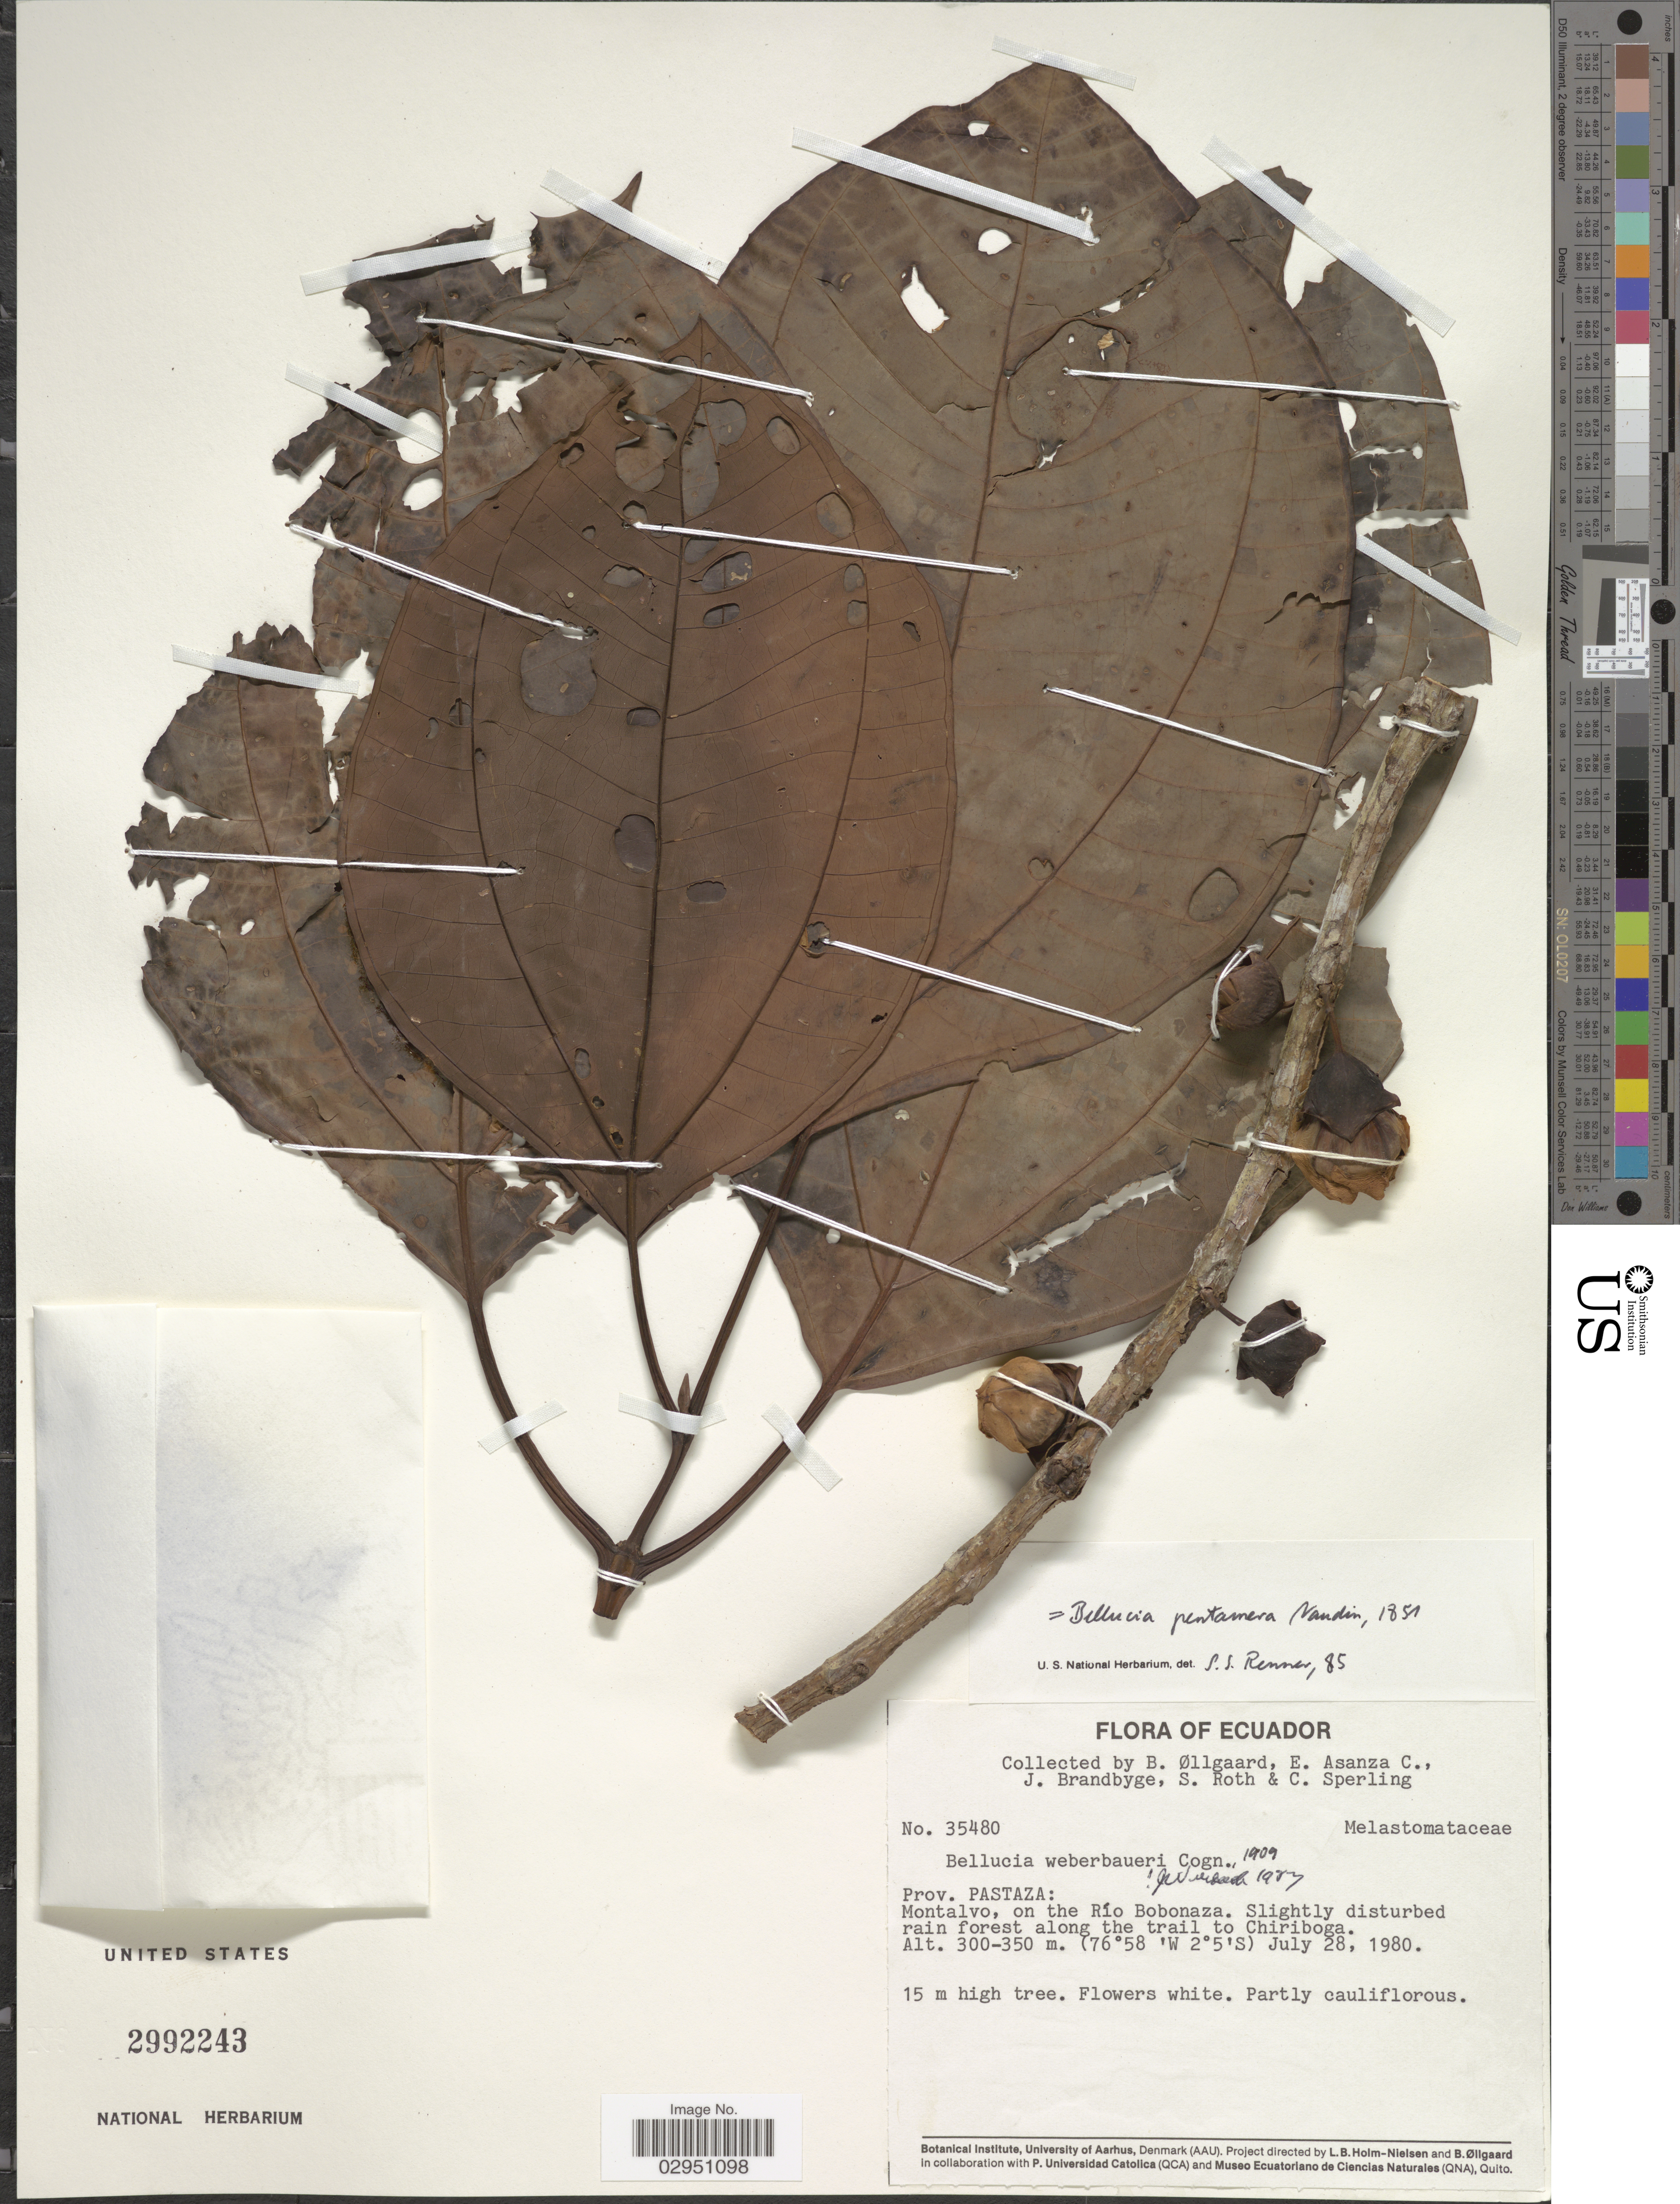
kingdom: Plantae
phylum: Tracheophyta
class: Magnoliopsida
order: Myrtales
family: Melastomataceae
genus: Bellucia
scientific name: Bellucia pentamera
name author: Naudin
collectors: B. Øllgaard, E. Asanza C., J. Brandbyge, S. Roth & C. Sperling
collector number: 35480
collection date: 1980-07-28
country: Ecuador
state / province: Pastaza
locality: Montalvo, on the Río Bobonaza. Along the trail to Chiriboga.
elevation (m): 300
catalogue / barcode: US 2992243